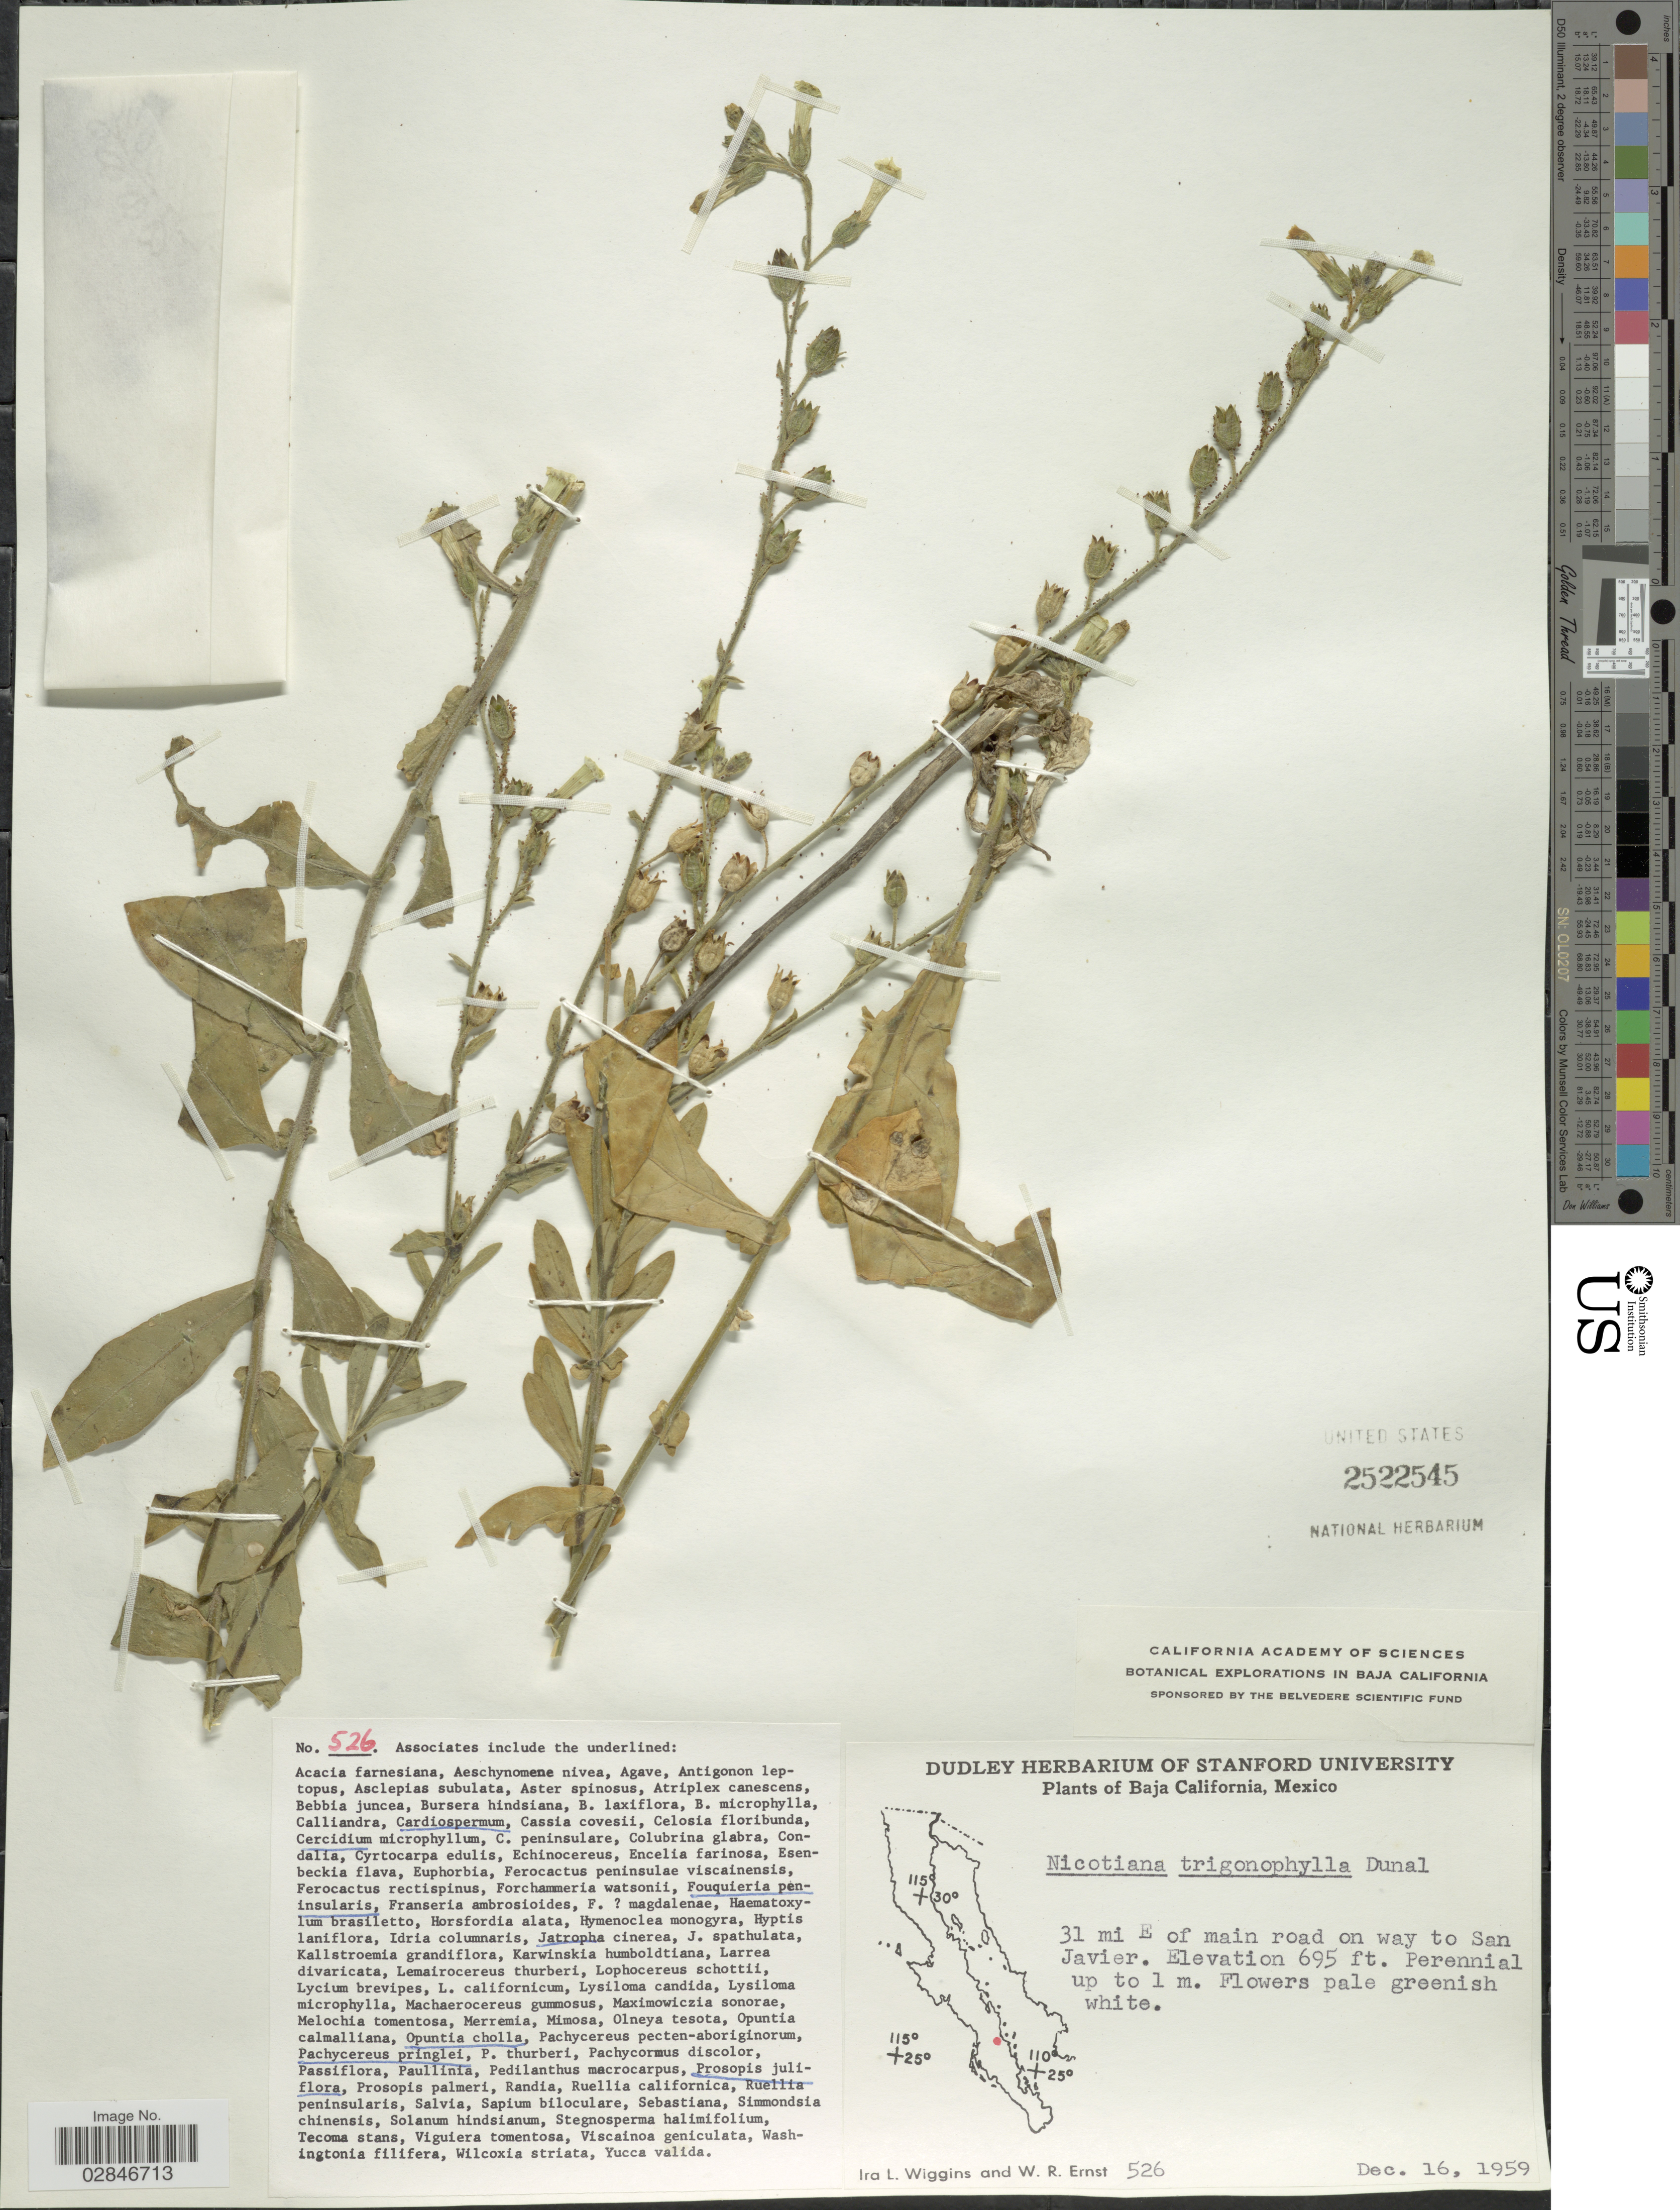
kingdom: Plantae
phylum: Tracheophyta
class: Magnoliopsida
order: Solanales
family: Solanaceae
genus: Nicotiana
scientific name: Nicotiana trigonophylla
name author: Dunal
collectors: I. L. Wiggins & W. R. Ernst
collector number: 526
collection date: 1959-12-16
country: Mexico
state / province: Baja California Sur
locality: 31 mi E of main road on way to San Javier.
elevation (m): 212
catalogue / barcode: US 2522545